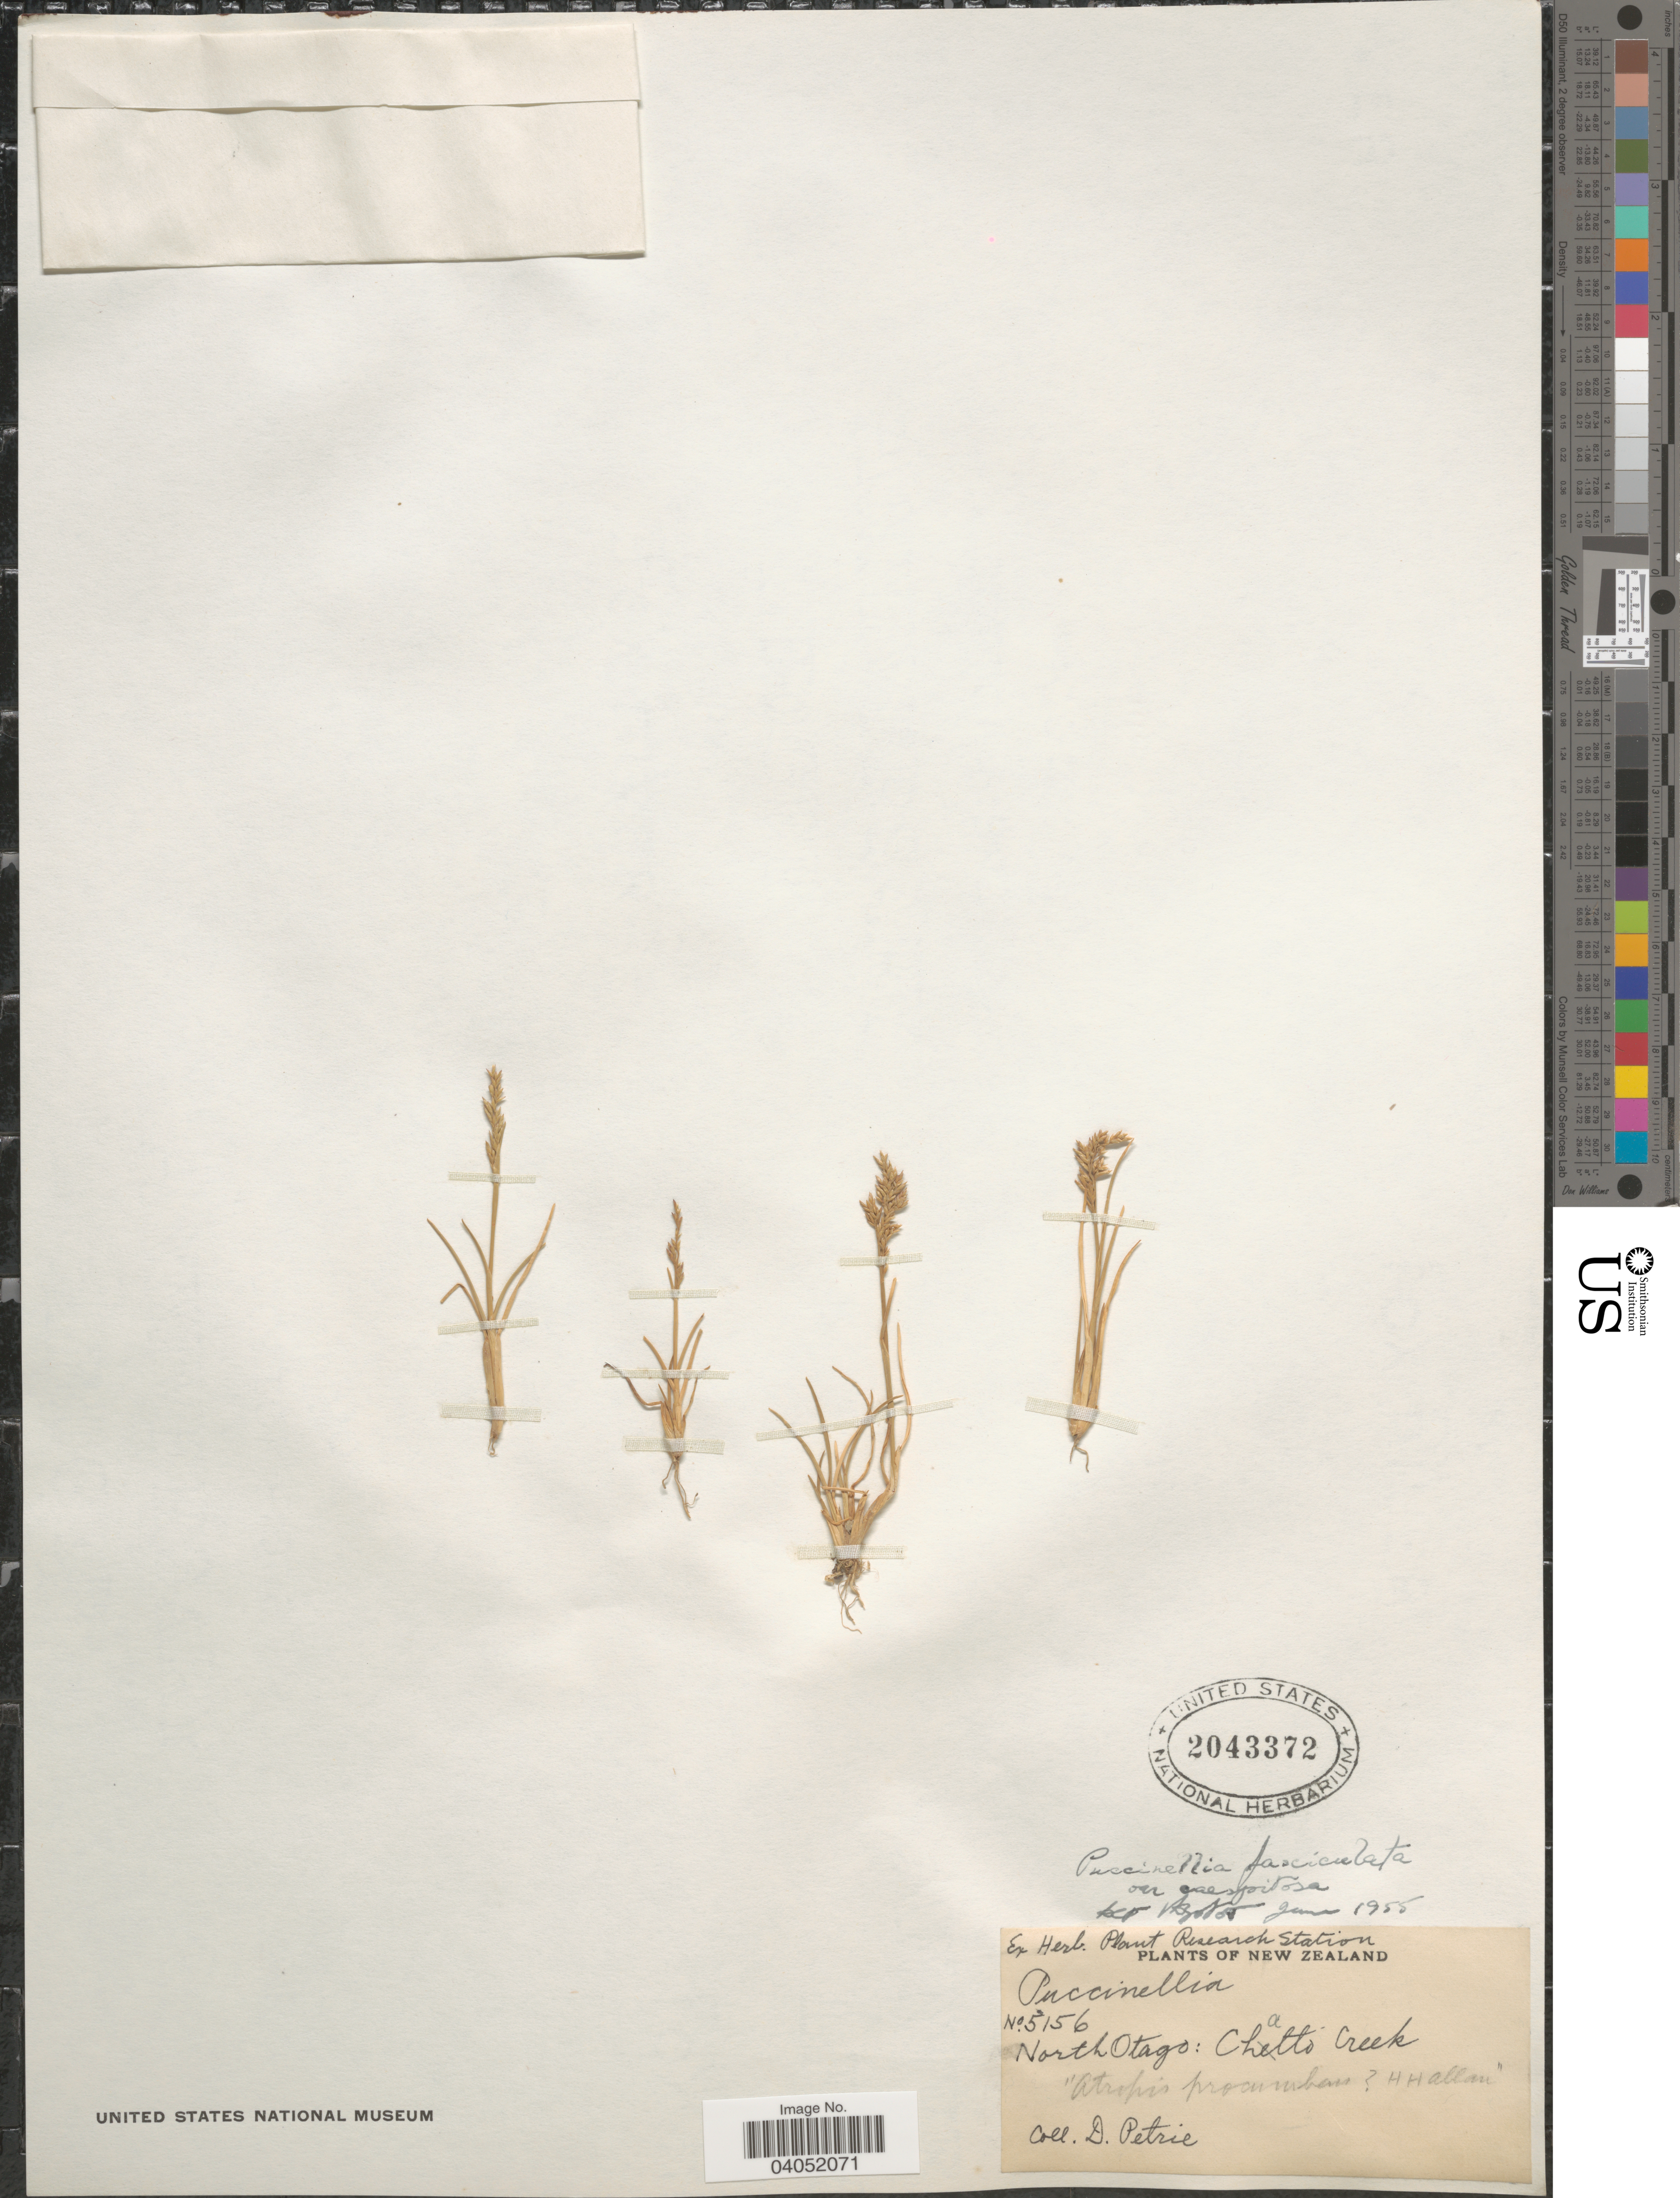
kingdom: Plantae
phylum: Tracheophyta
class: Liliopsida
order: Poales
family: Poaceae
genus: Puccinellia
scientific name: Puccinellia fasciculata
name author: (Torr.) E.P. Bicknell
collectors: D. Petrie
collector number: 5156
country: New Zealand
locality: North Otago: Chatto Creek.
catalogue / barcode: US 2043372